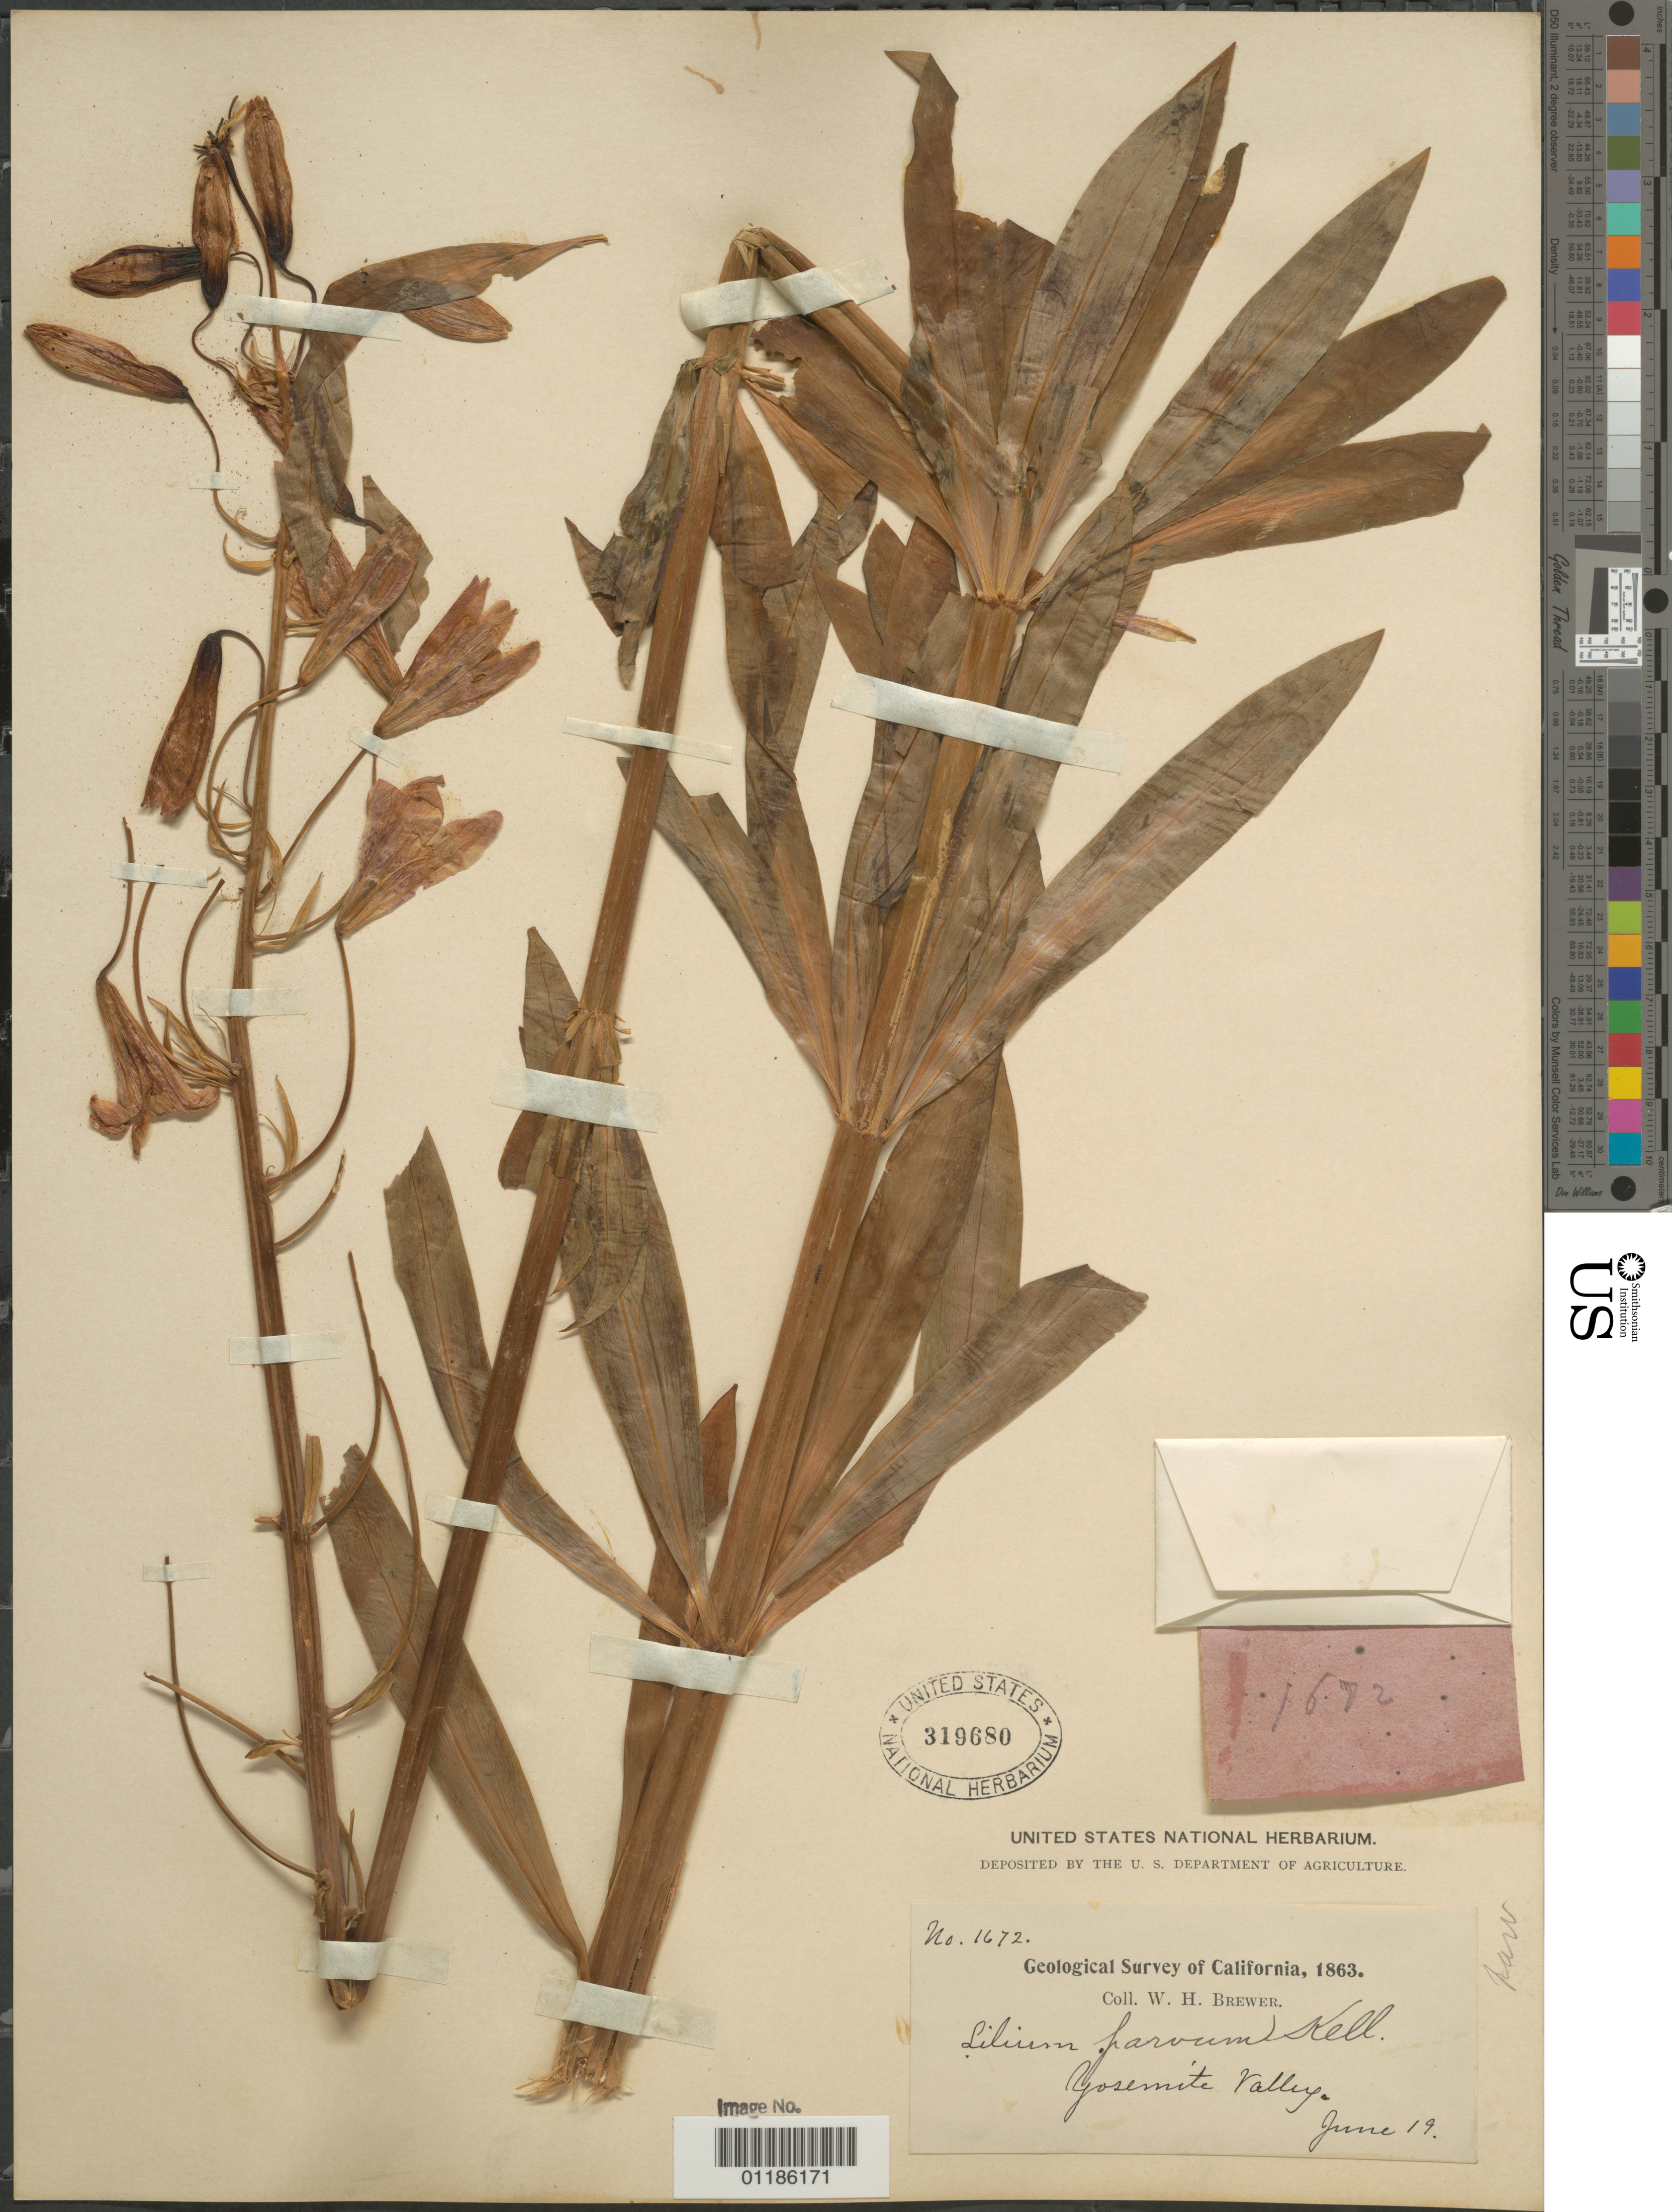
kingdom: Plantae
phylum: Tracheophyta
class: Liliopsida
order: Liliales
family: Liliaceae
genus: Lilium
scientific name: Lilium parvum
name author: Kellogg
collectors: W. H. Brewer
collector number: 1672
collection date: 1863-06-19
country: United States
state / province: California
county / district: Mariposa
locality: Yosemite Valley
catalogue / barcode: US 319680